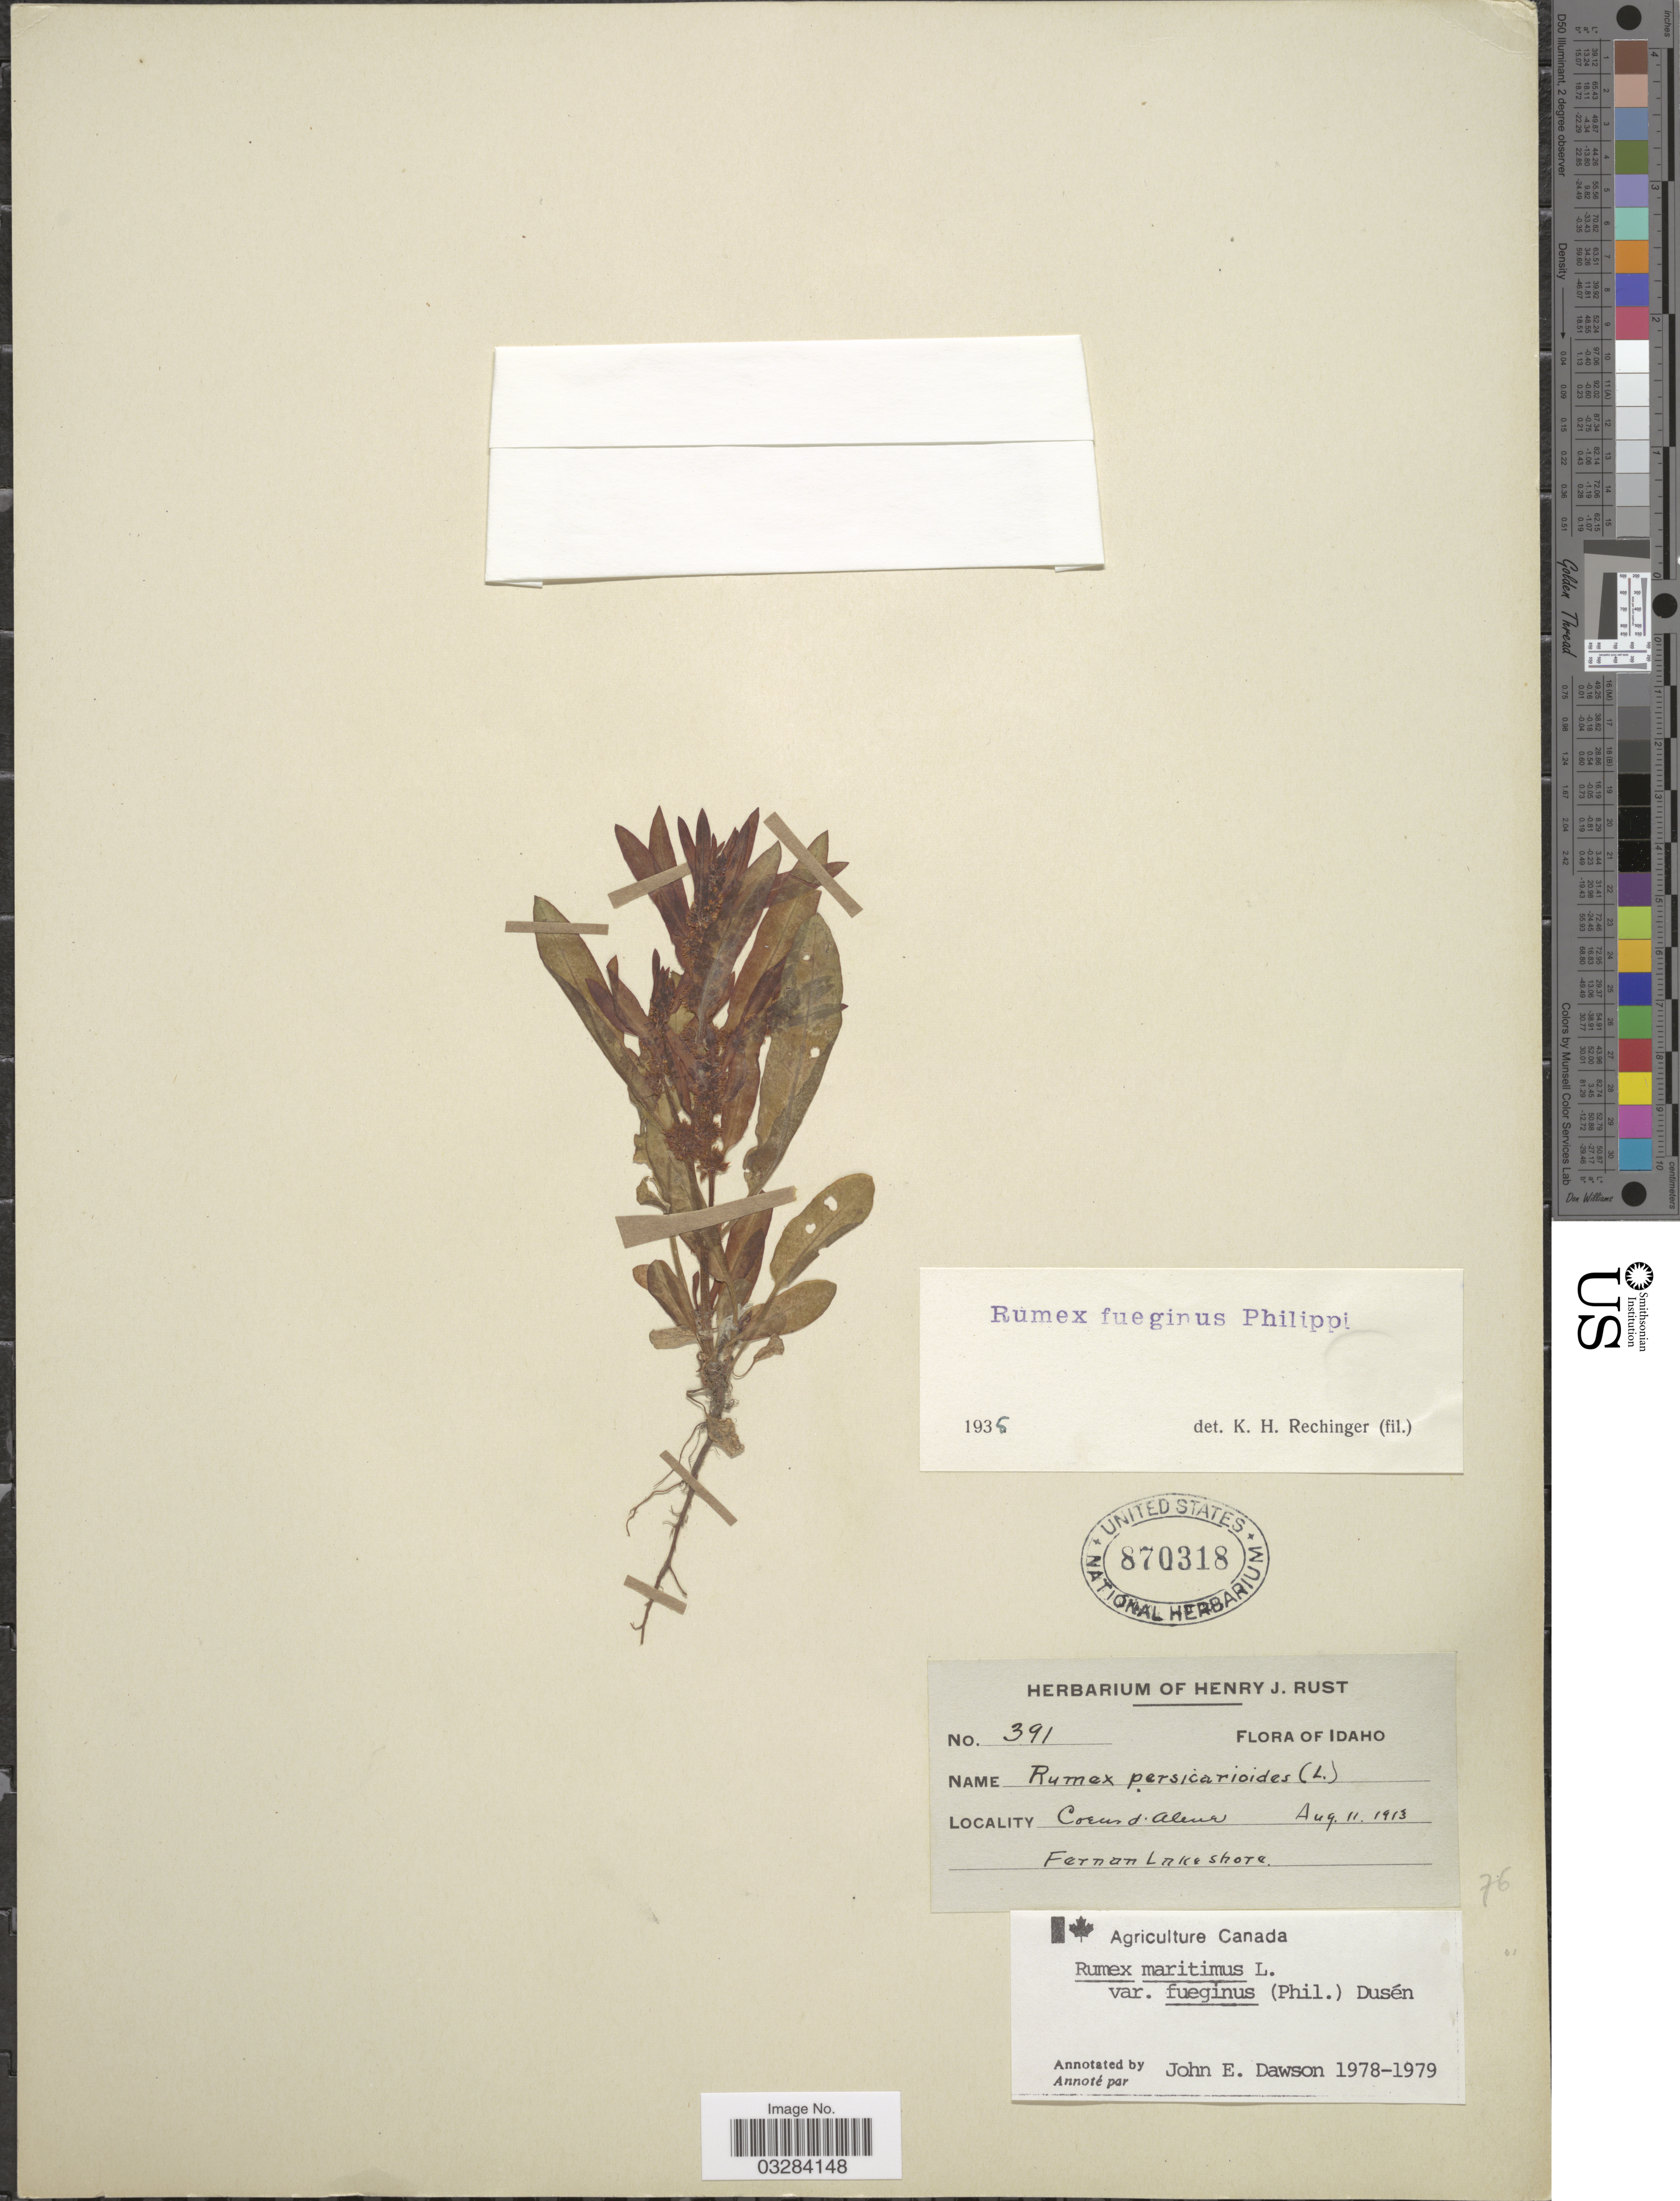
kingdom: Plantae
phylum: Tracheophyta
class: Magnoliopsida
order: Caryophyllales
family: Polygonaceae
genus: Rumex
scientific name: Rumex maritimus var. fueginus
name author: (Phil.) Dusén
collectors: ex herb. Henry J. Rust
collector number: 391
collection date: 1913-08-11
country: United States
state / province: Idaho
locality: Coeur d'Alene. Fernan Lake shore.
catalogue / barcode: US 870318